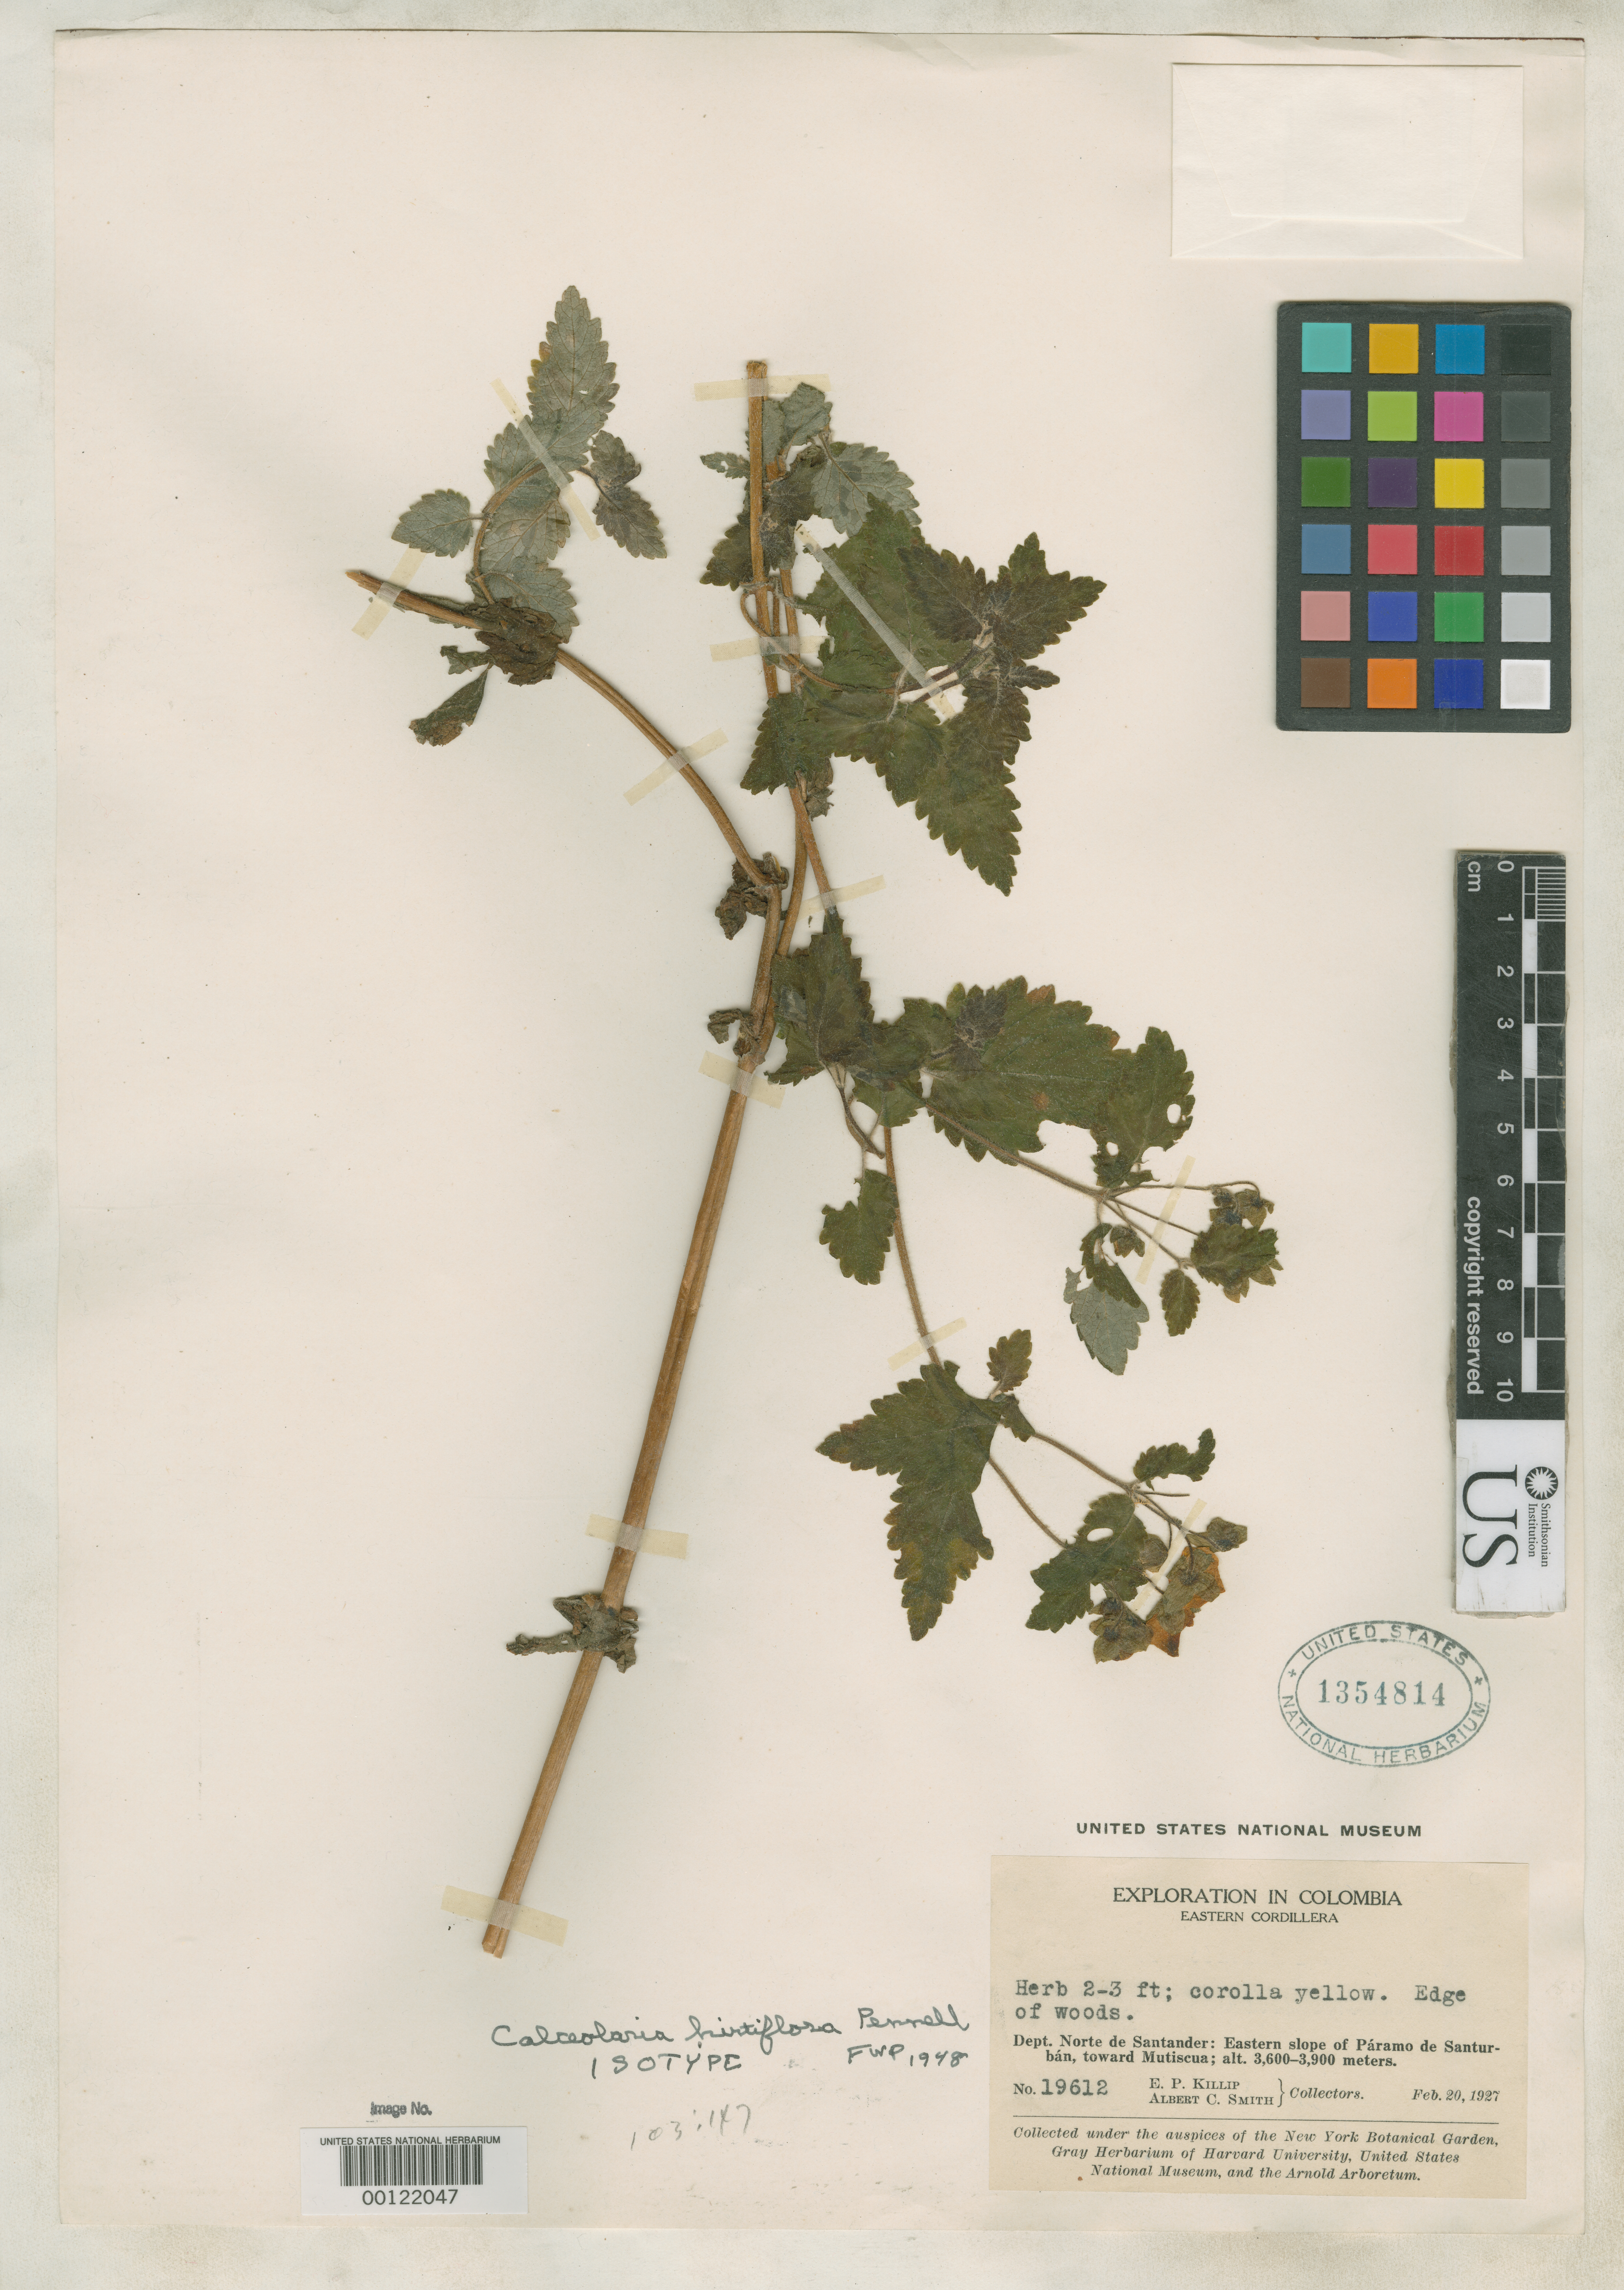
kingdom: Plantae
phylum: Tracheophyta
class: Magnoliopsida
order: Lamiales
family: Calceolariaceae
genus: Calceolaria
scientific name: Calceolaria hirtiflora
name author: Pennell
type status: Isotype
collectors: E. P. Killip & A. C. Smith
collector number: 19612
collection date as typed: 20 Feb 1927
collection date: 1927-02-20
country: Colombia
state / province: Norte de Santander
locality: Mutiscua.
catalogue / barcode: US 1354814